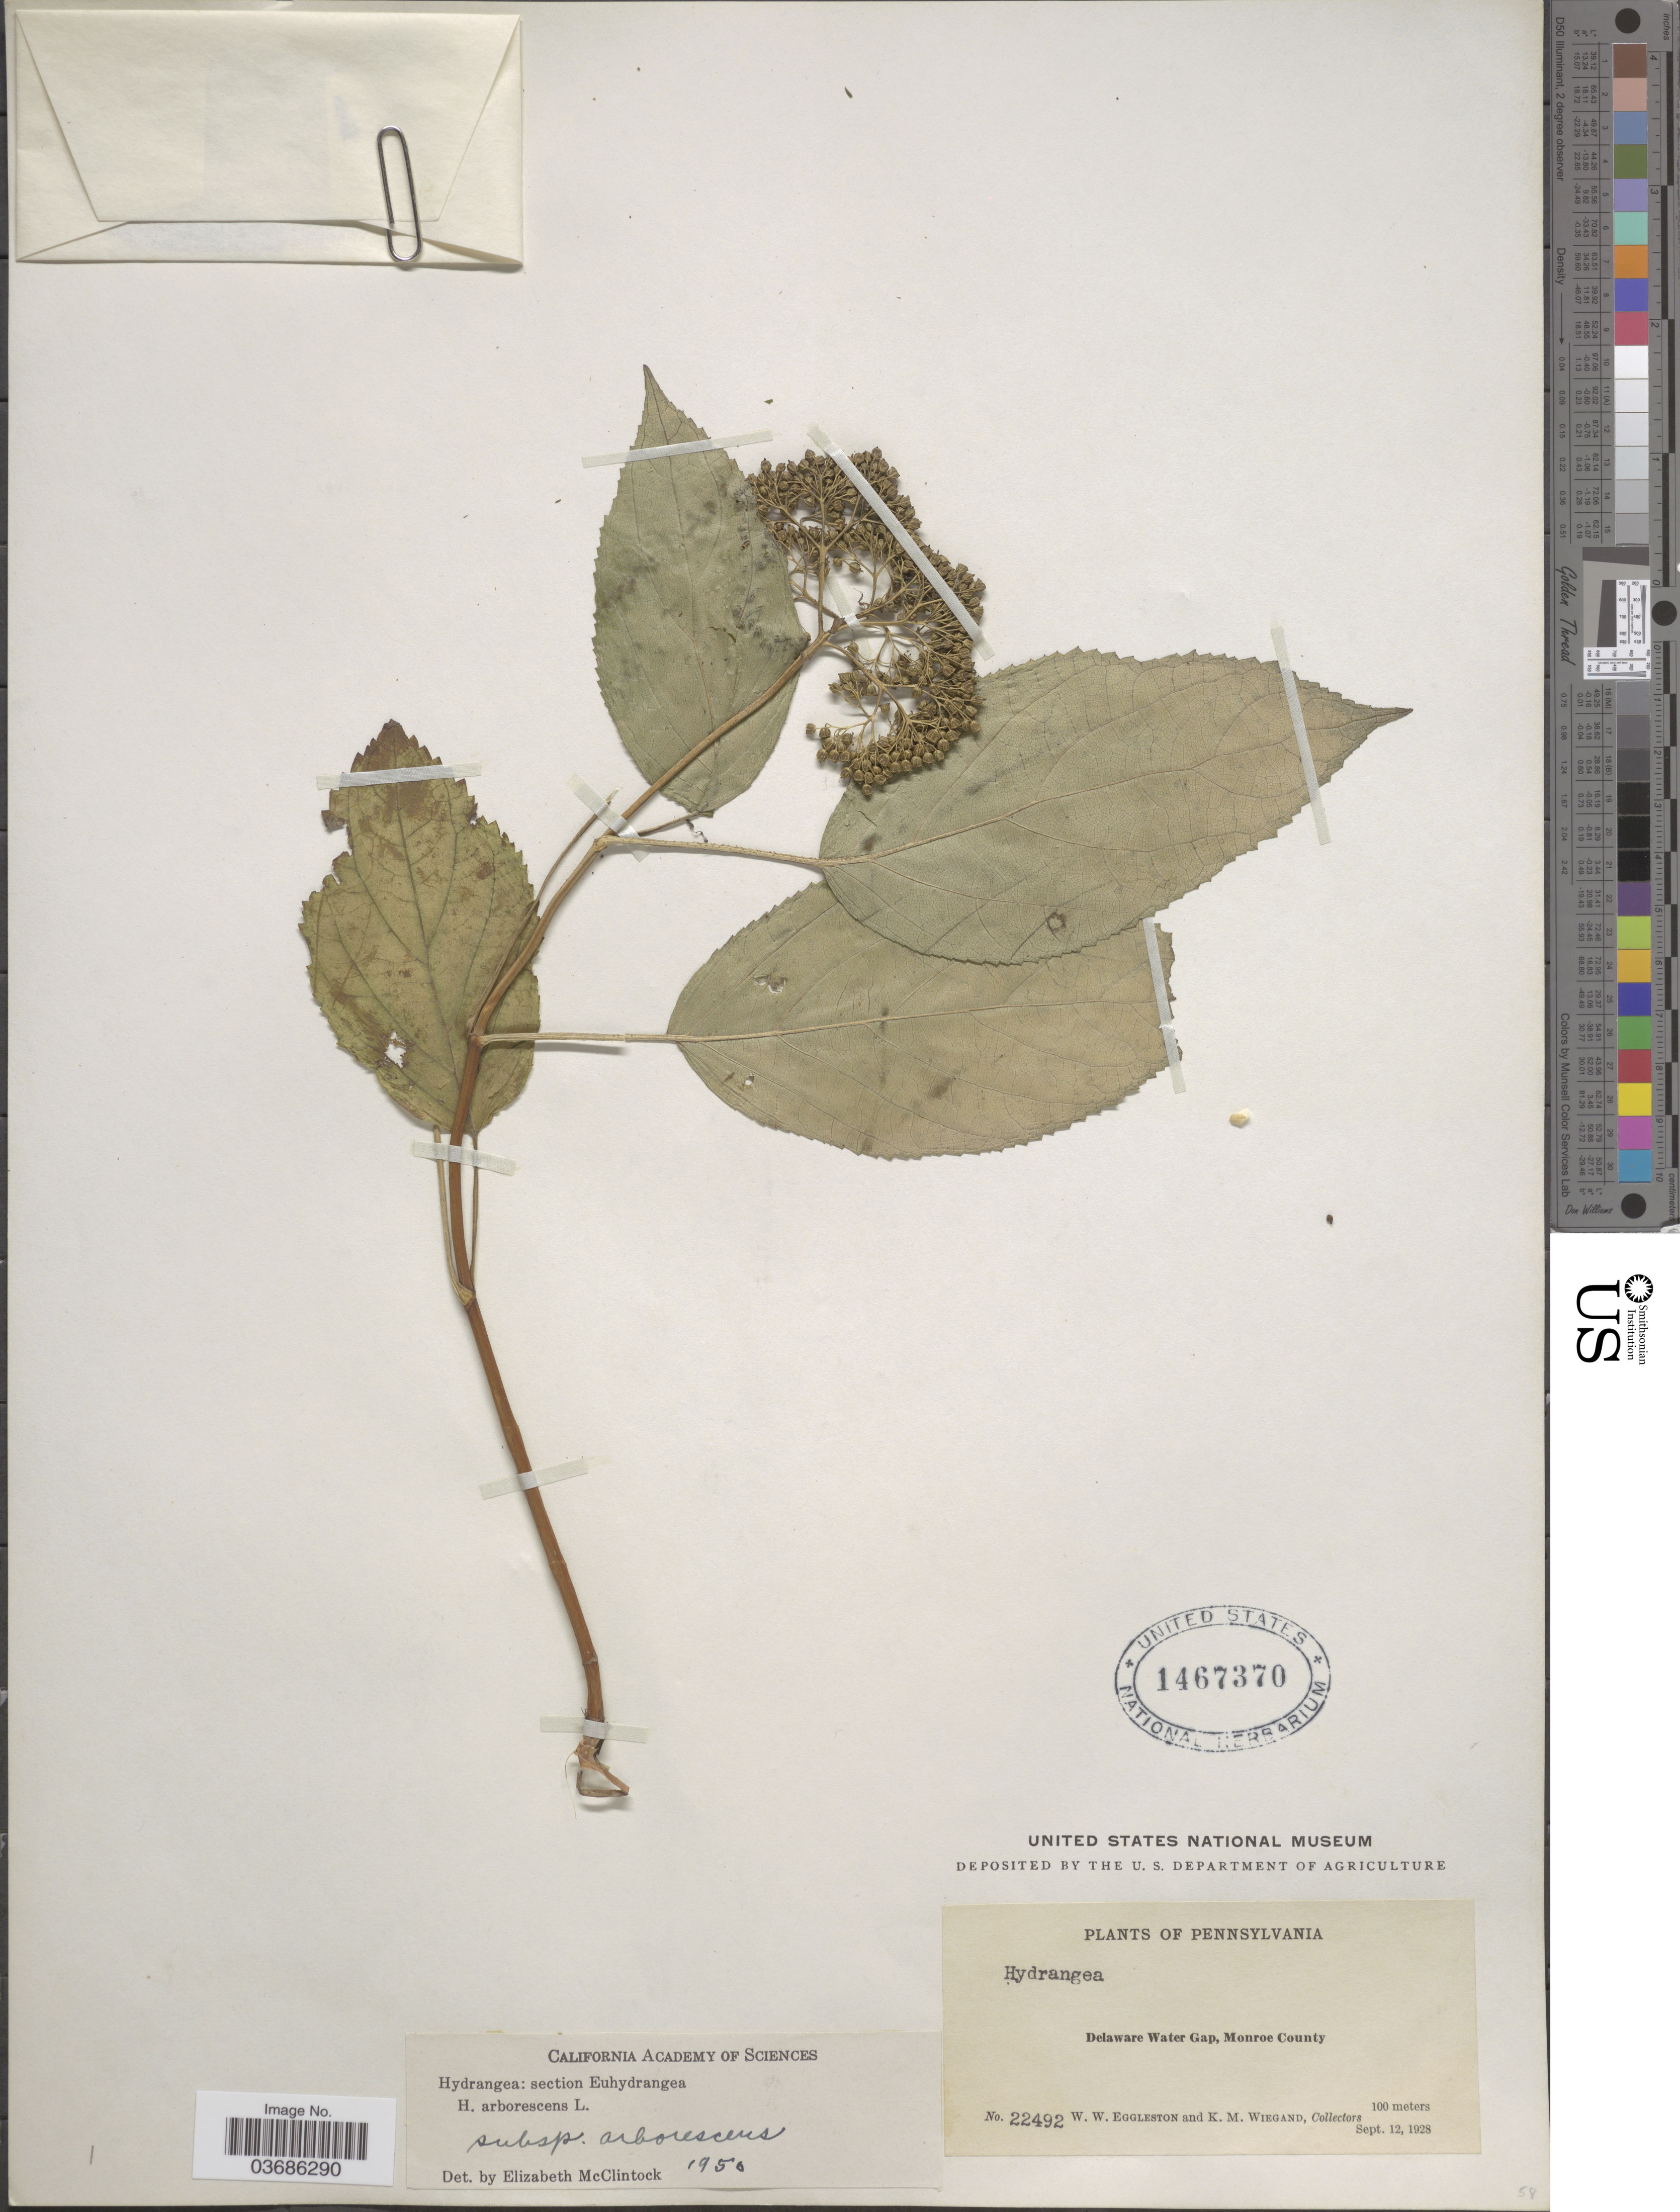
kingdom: Plantae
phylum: Tracheophyta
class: Magnoliopsida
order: Cornales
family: Hydrangeaceae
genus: Hydrangea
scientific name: Hydrangea arborescens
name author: L.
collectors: W. W. Eggleston & K. M. Wiegand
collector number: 22492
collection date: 1928-09-12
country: United States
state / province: Pennsylvania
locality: Delaware Water Gap, Monroe County.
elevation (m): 100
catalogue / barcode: US 1467370